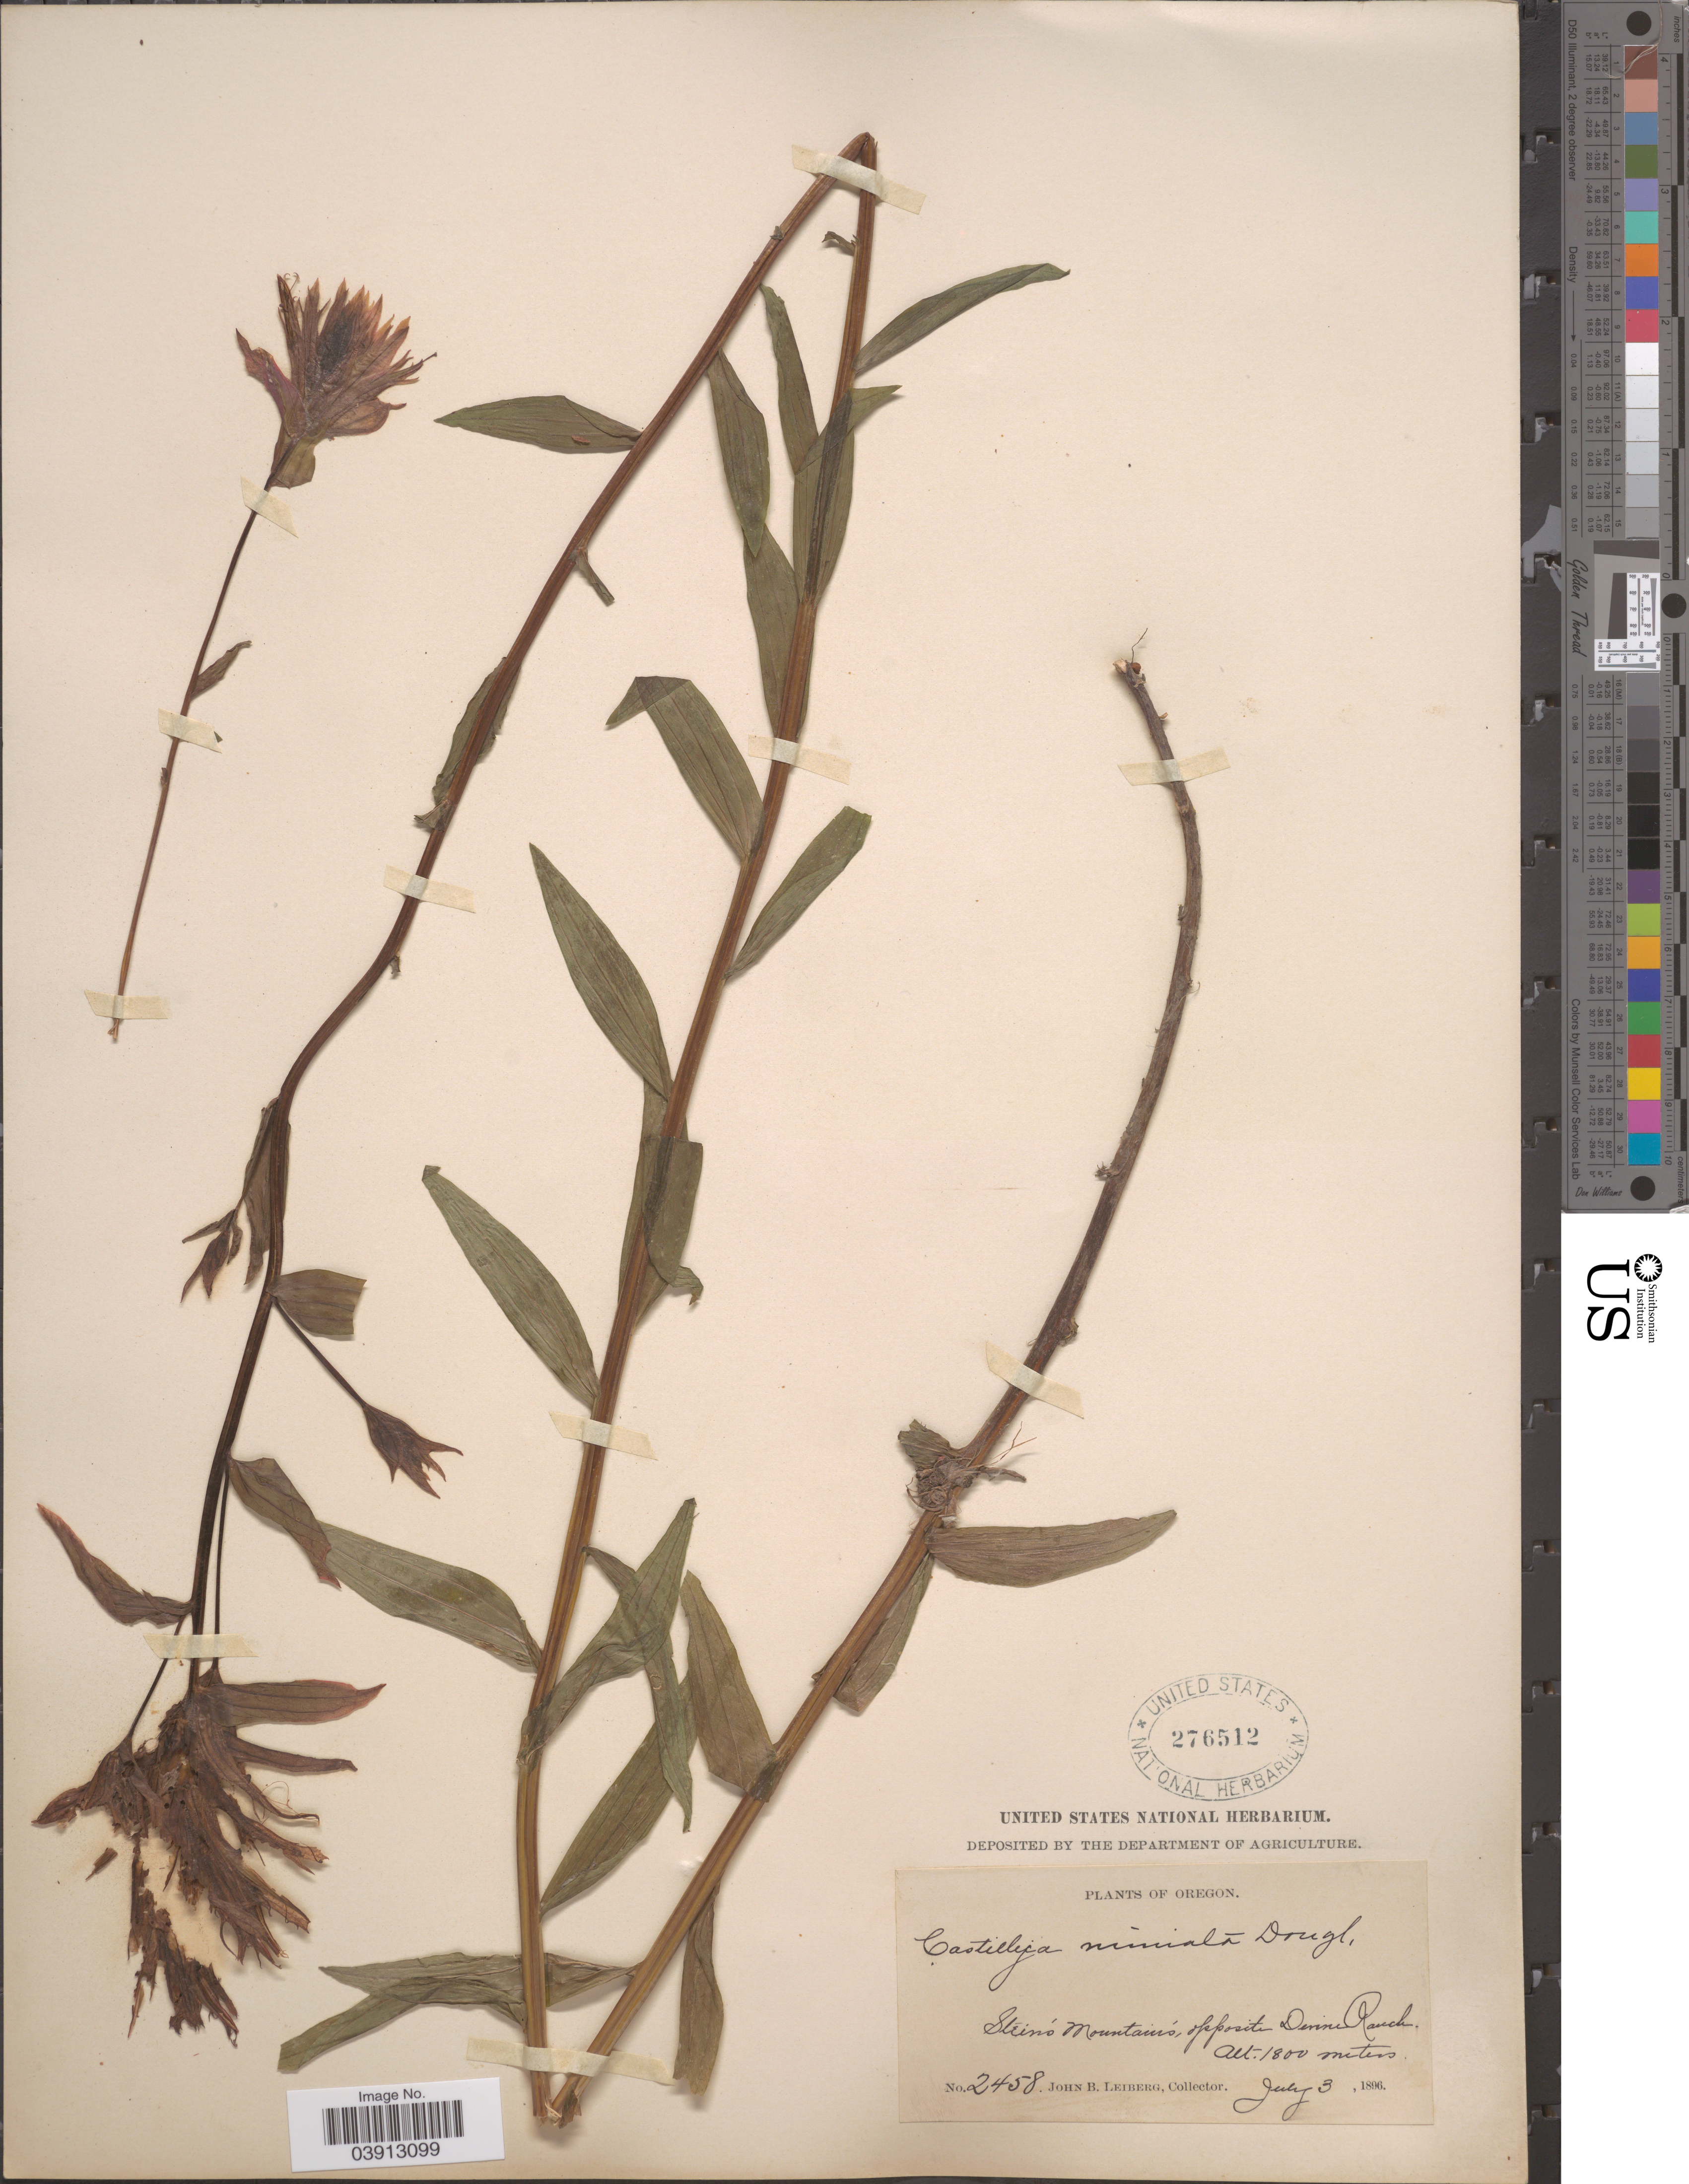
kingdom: Plantae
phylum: Tracheophyta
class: Magnoliopsida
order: Lamiales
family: Orobanchaceae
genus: Castilleja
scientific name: Castilleja miniata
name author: Douglas ex Hook.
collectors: J. B. Leiberg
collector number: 2458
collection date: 1896-07-03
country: United States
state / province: Oregon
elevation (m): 1800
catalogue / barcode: US 276512